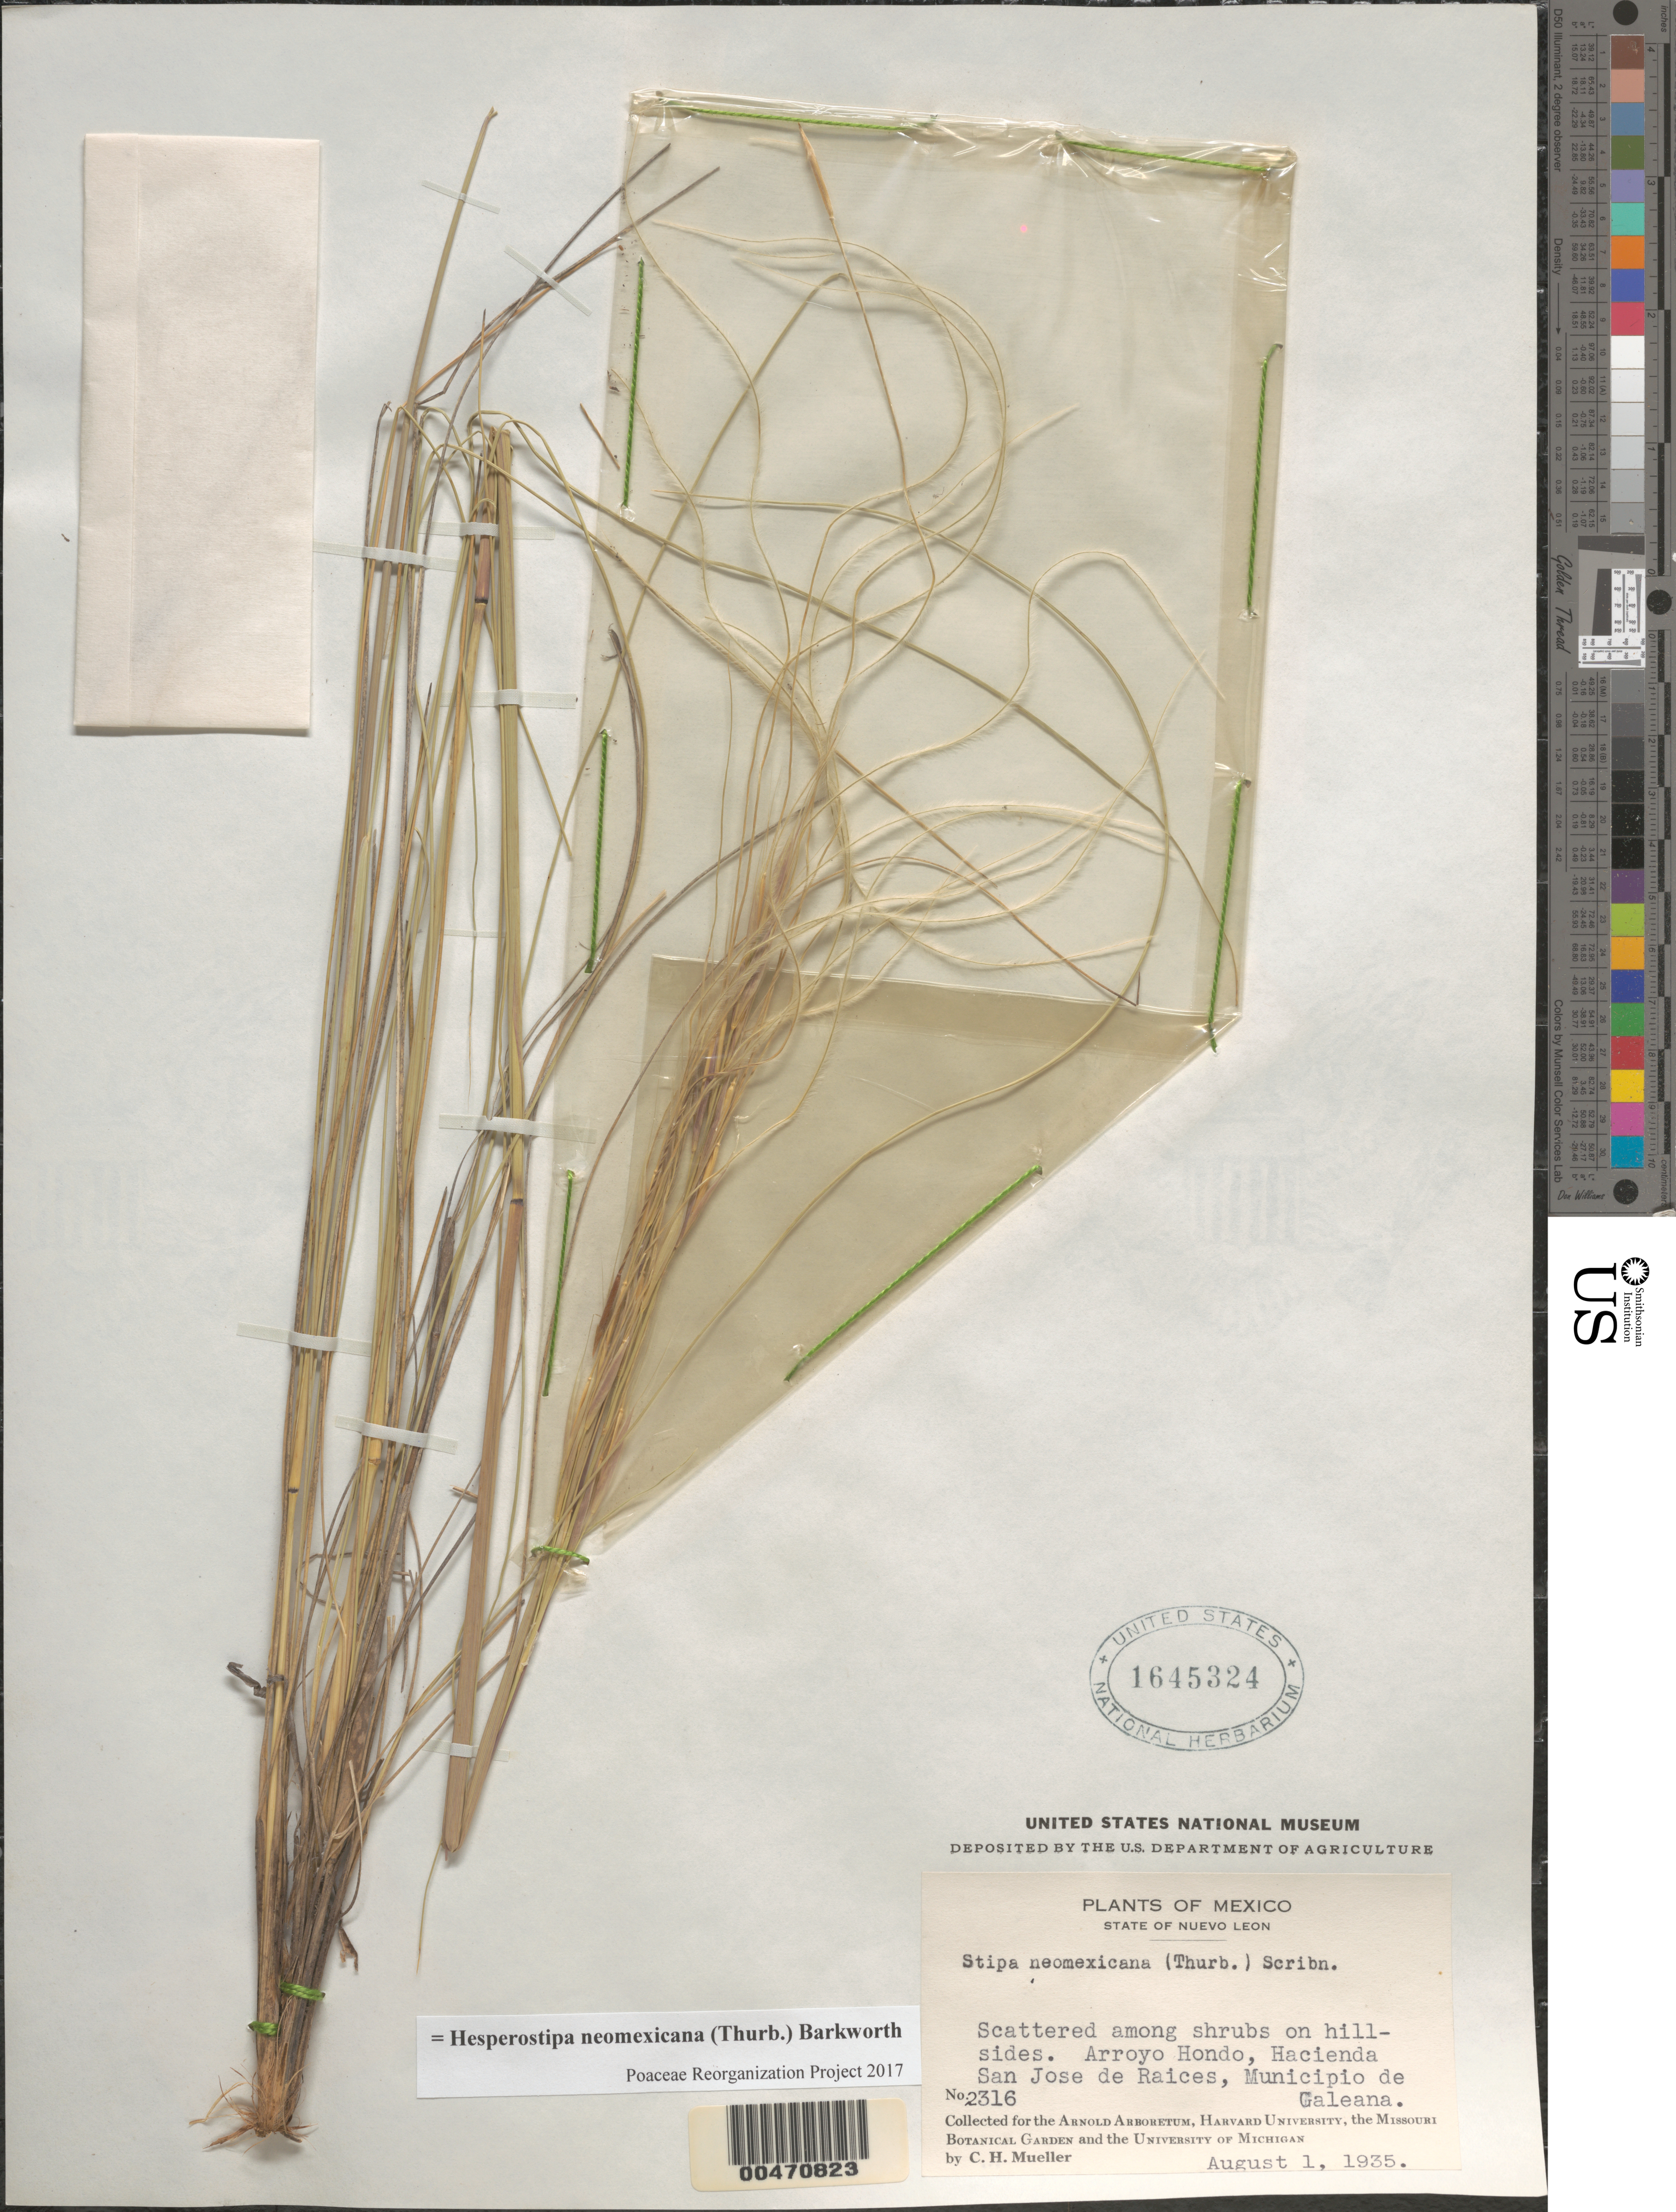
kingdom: Plantae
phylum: Tracheophyta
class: Liliopsida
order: Poales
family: Poaceae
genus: Hesperostipa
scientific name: Hesperostipa neomexicana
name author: (Thurb.) Barkworth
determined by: Poaceae Reorganization Project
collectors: C. H. Muller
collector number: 2316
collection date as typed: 1 Aug 1935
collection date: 1935-08-01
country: Mexico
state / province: Nuevo León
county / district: Galeana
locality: Arroyo Hondo, Hacienda San Jose de Raices.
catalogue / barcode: US 1645324